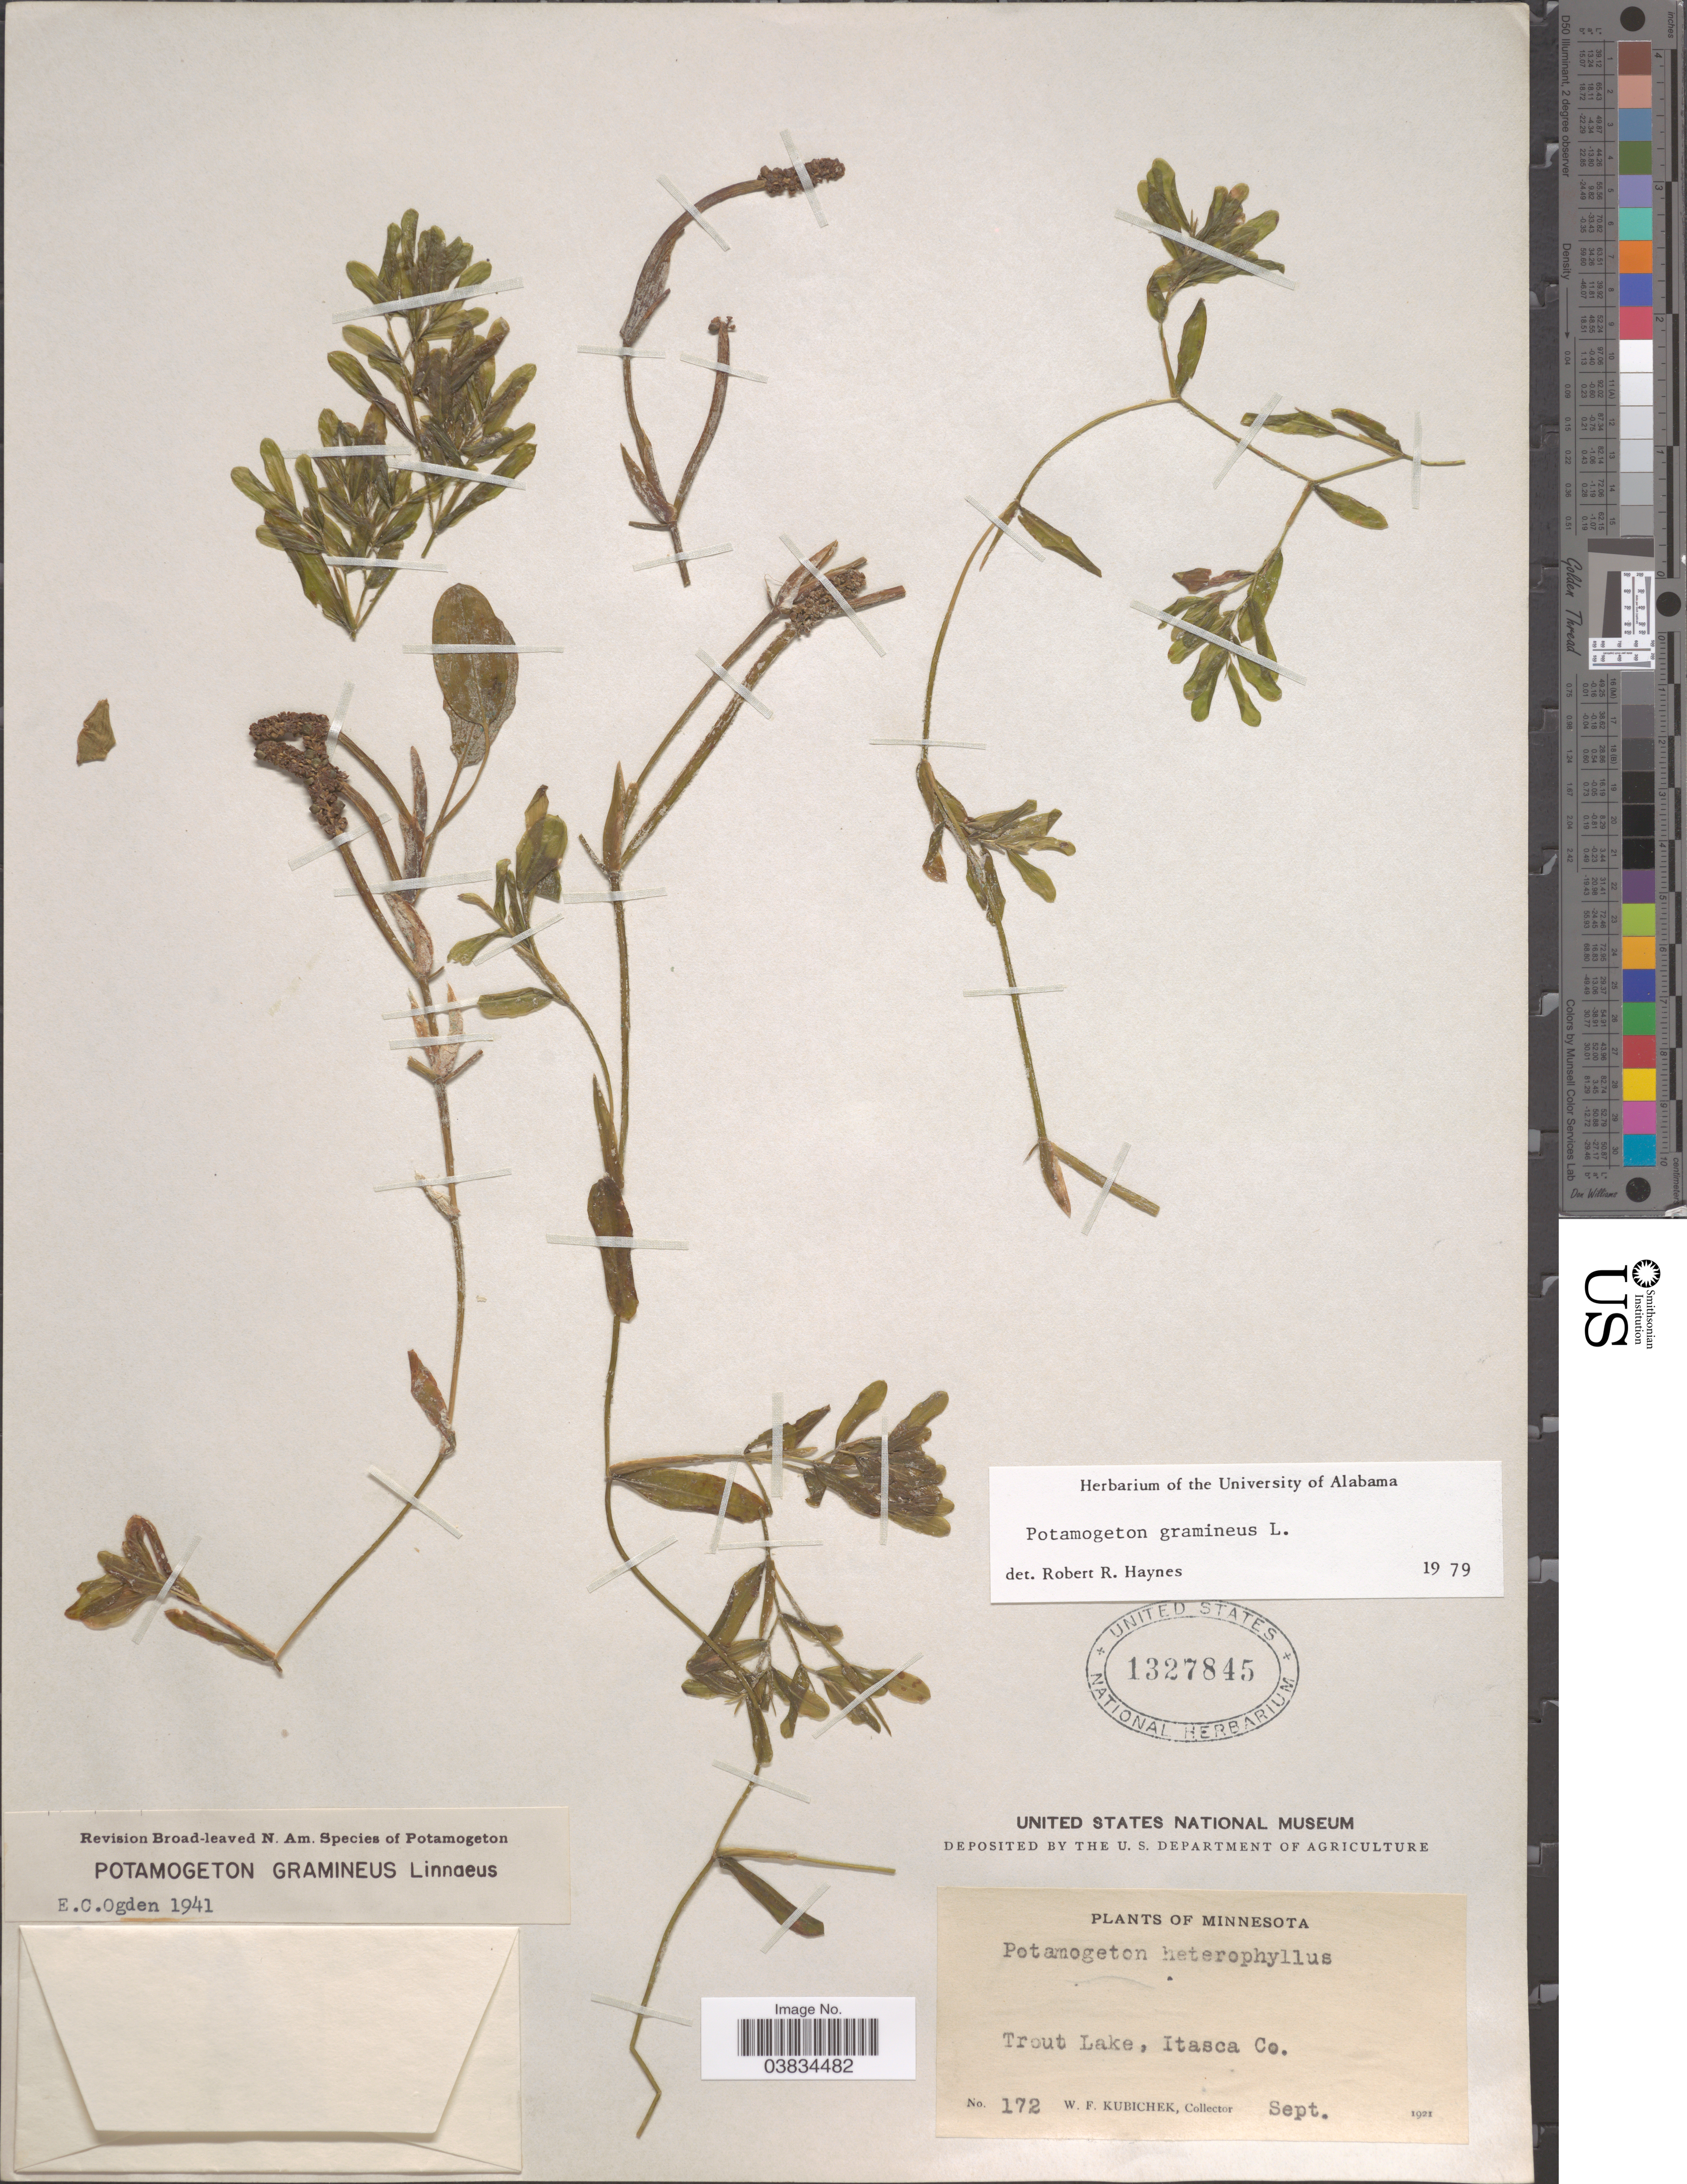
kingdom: Plantae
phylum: Tracheophyta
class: Liliopsida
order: Alismatales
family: Potamogetonaceae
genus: Potamogeton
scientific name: Potamogeton gramineus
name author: L.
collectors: W. Kubichek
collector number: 172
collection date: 1921-09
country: United States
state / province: Minnesota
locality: Trout Lake, Itasca Co.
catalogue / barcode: US 1327845